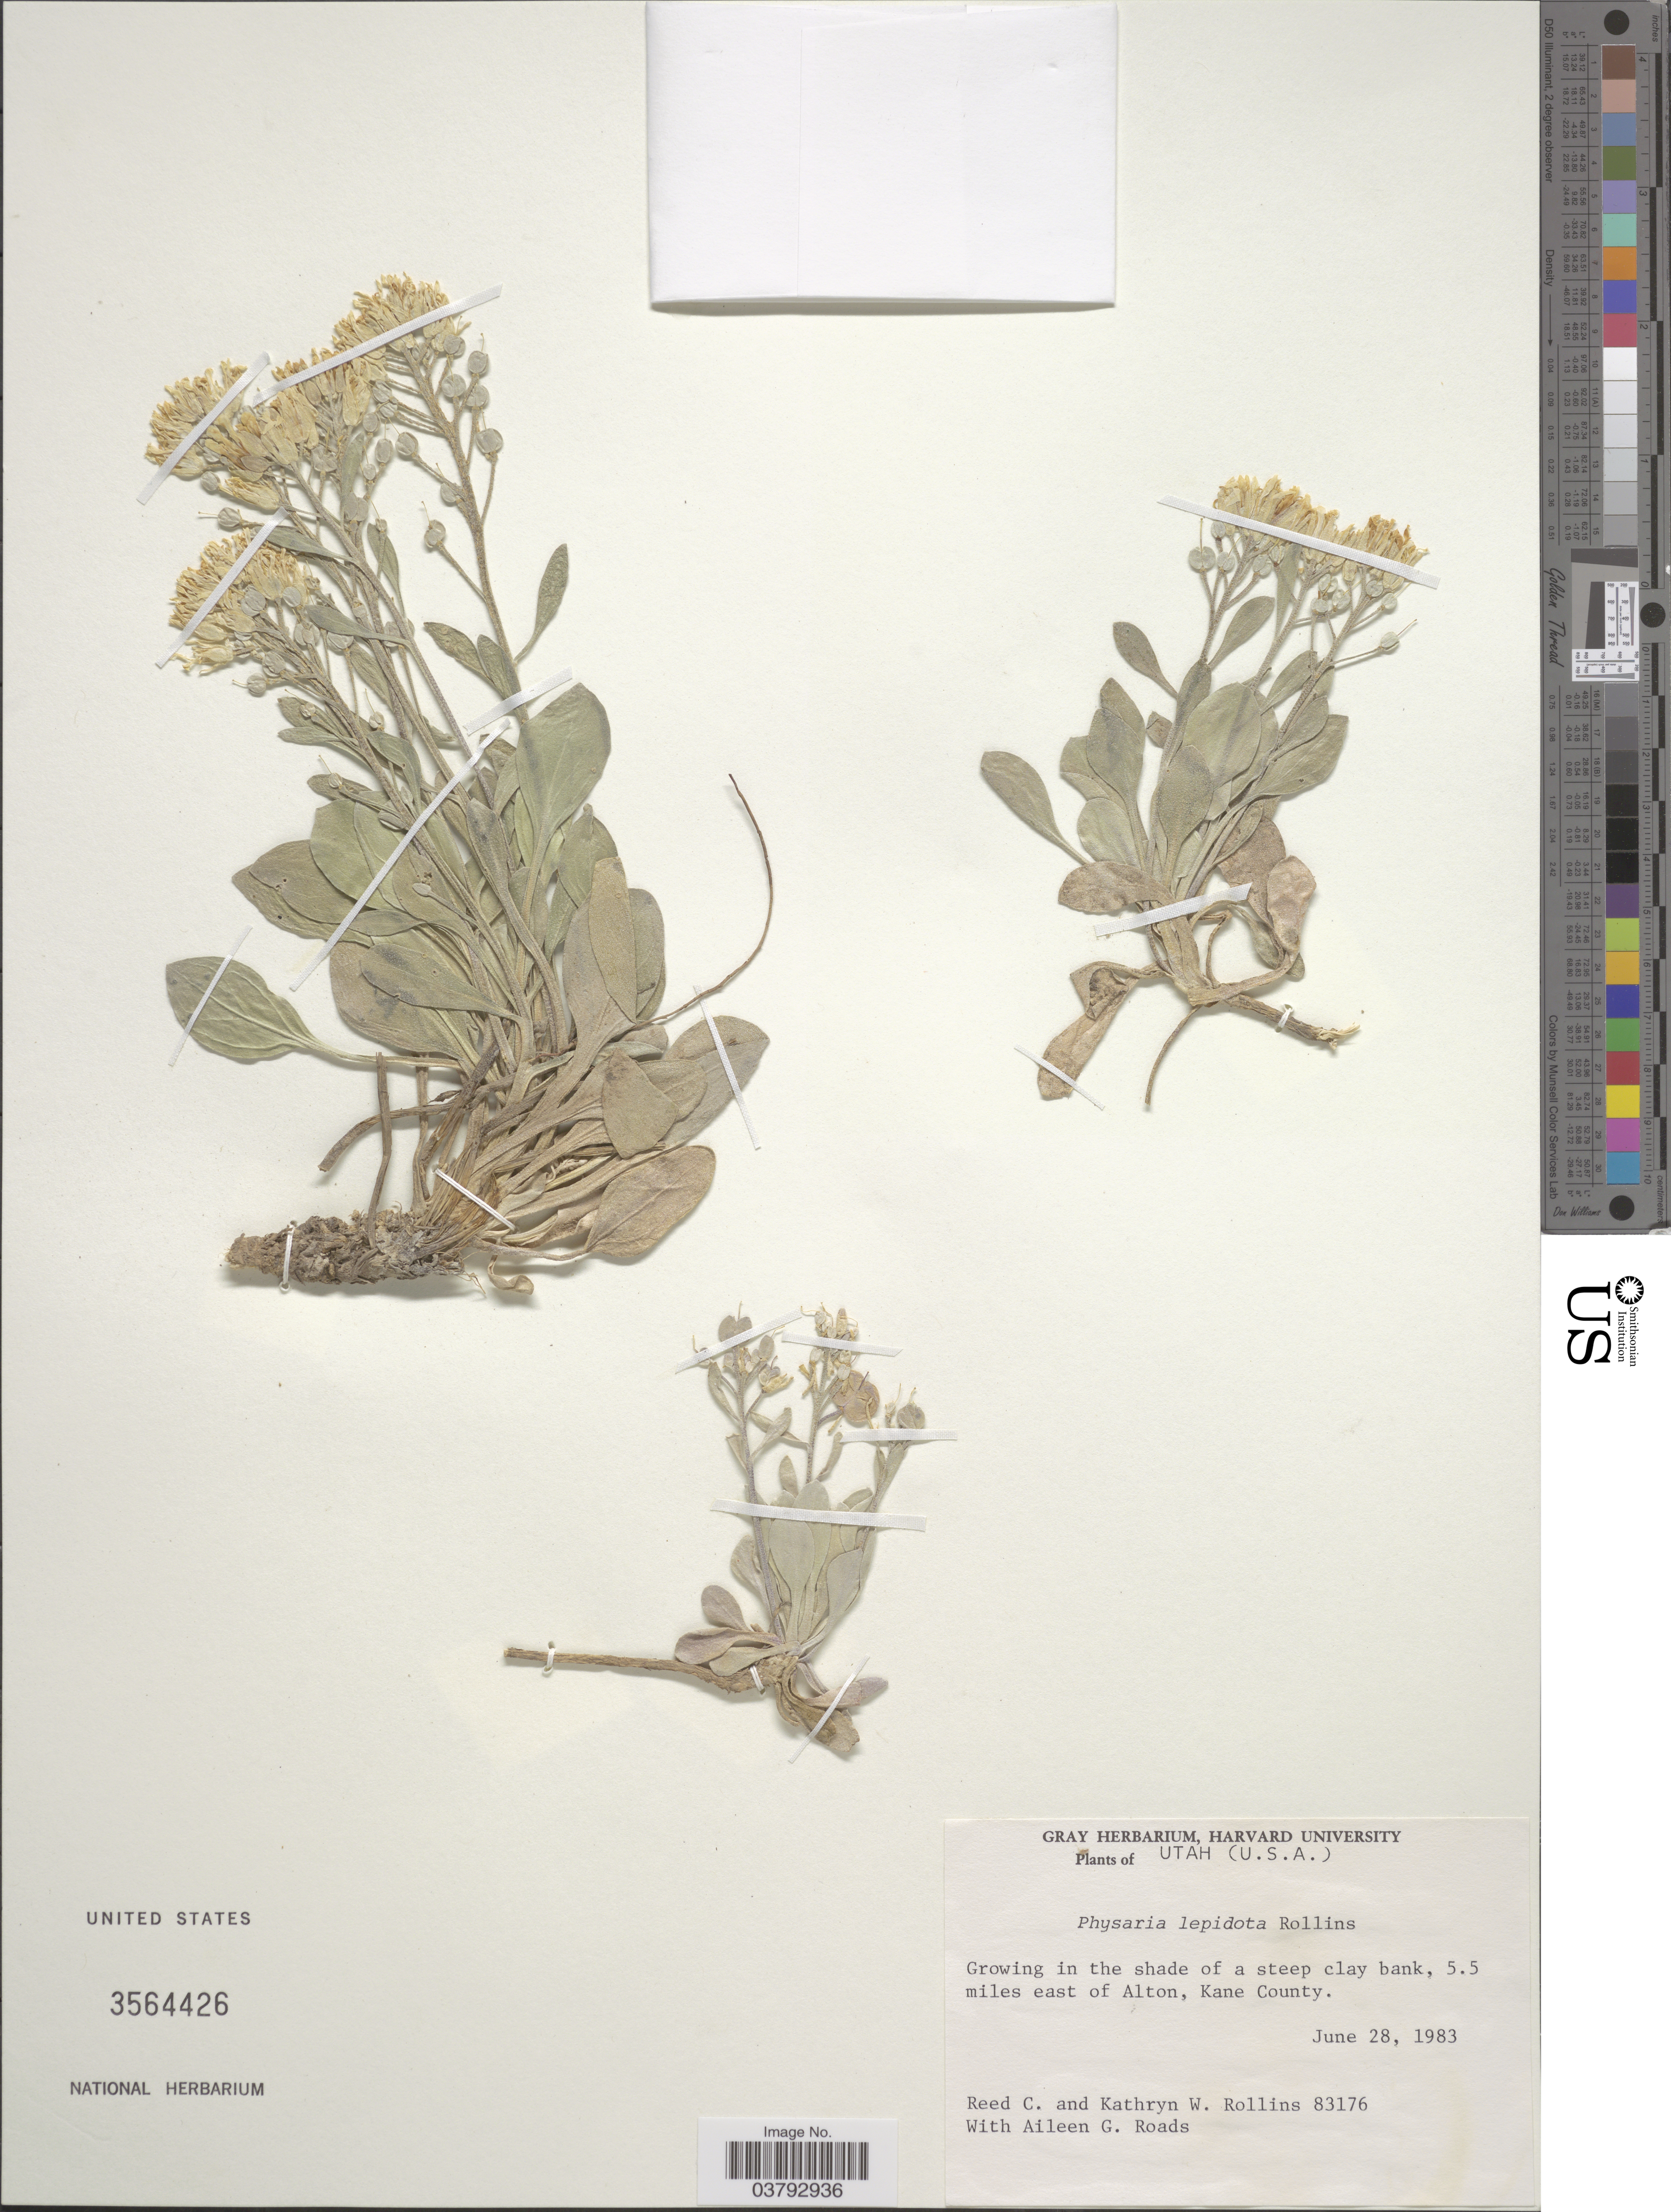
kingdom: Plantae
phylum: Tracheophyta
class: Magnoliopsida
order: Brassicales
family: Brassicaceae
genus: Physaria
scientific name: Physaria lepidota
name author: Rollins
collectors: R. C. Rollins, K. W. Rollins & A. Roads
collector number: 83176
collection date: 1983-06-28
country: United States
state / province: Utah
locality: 5.5 miles east of Alton, Kane County.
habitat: growing in the shade of a steep clay bank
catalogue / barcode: US 3564426